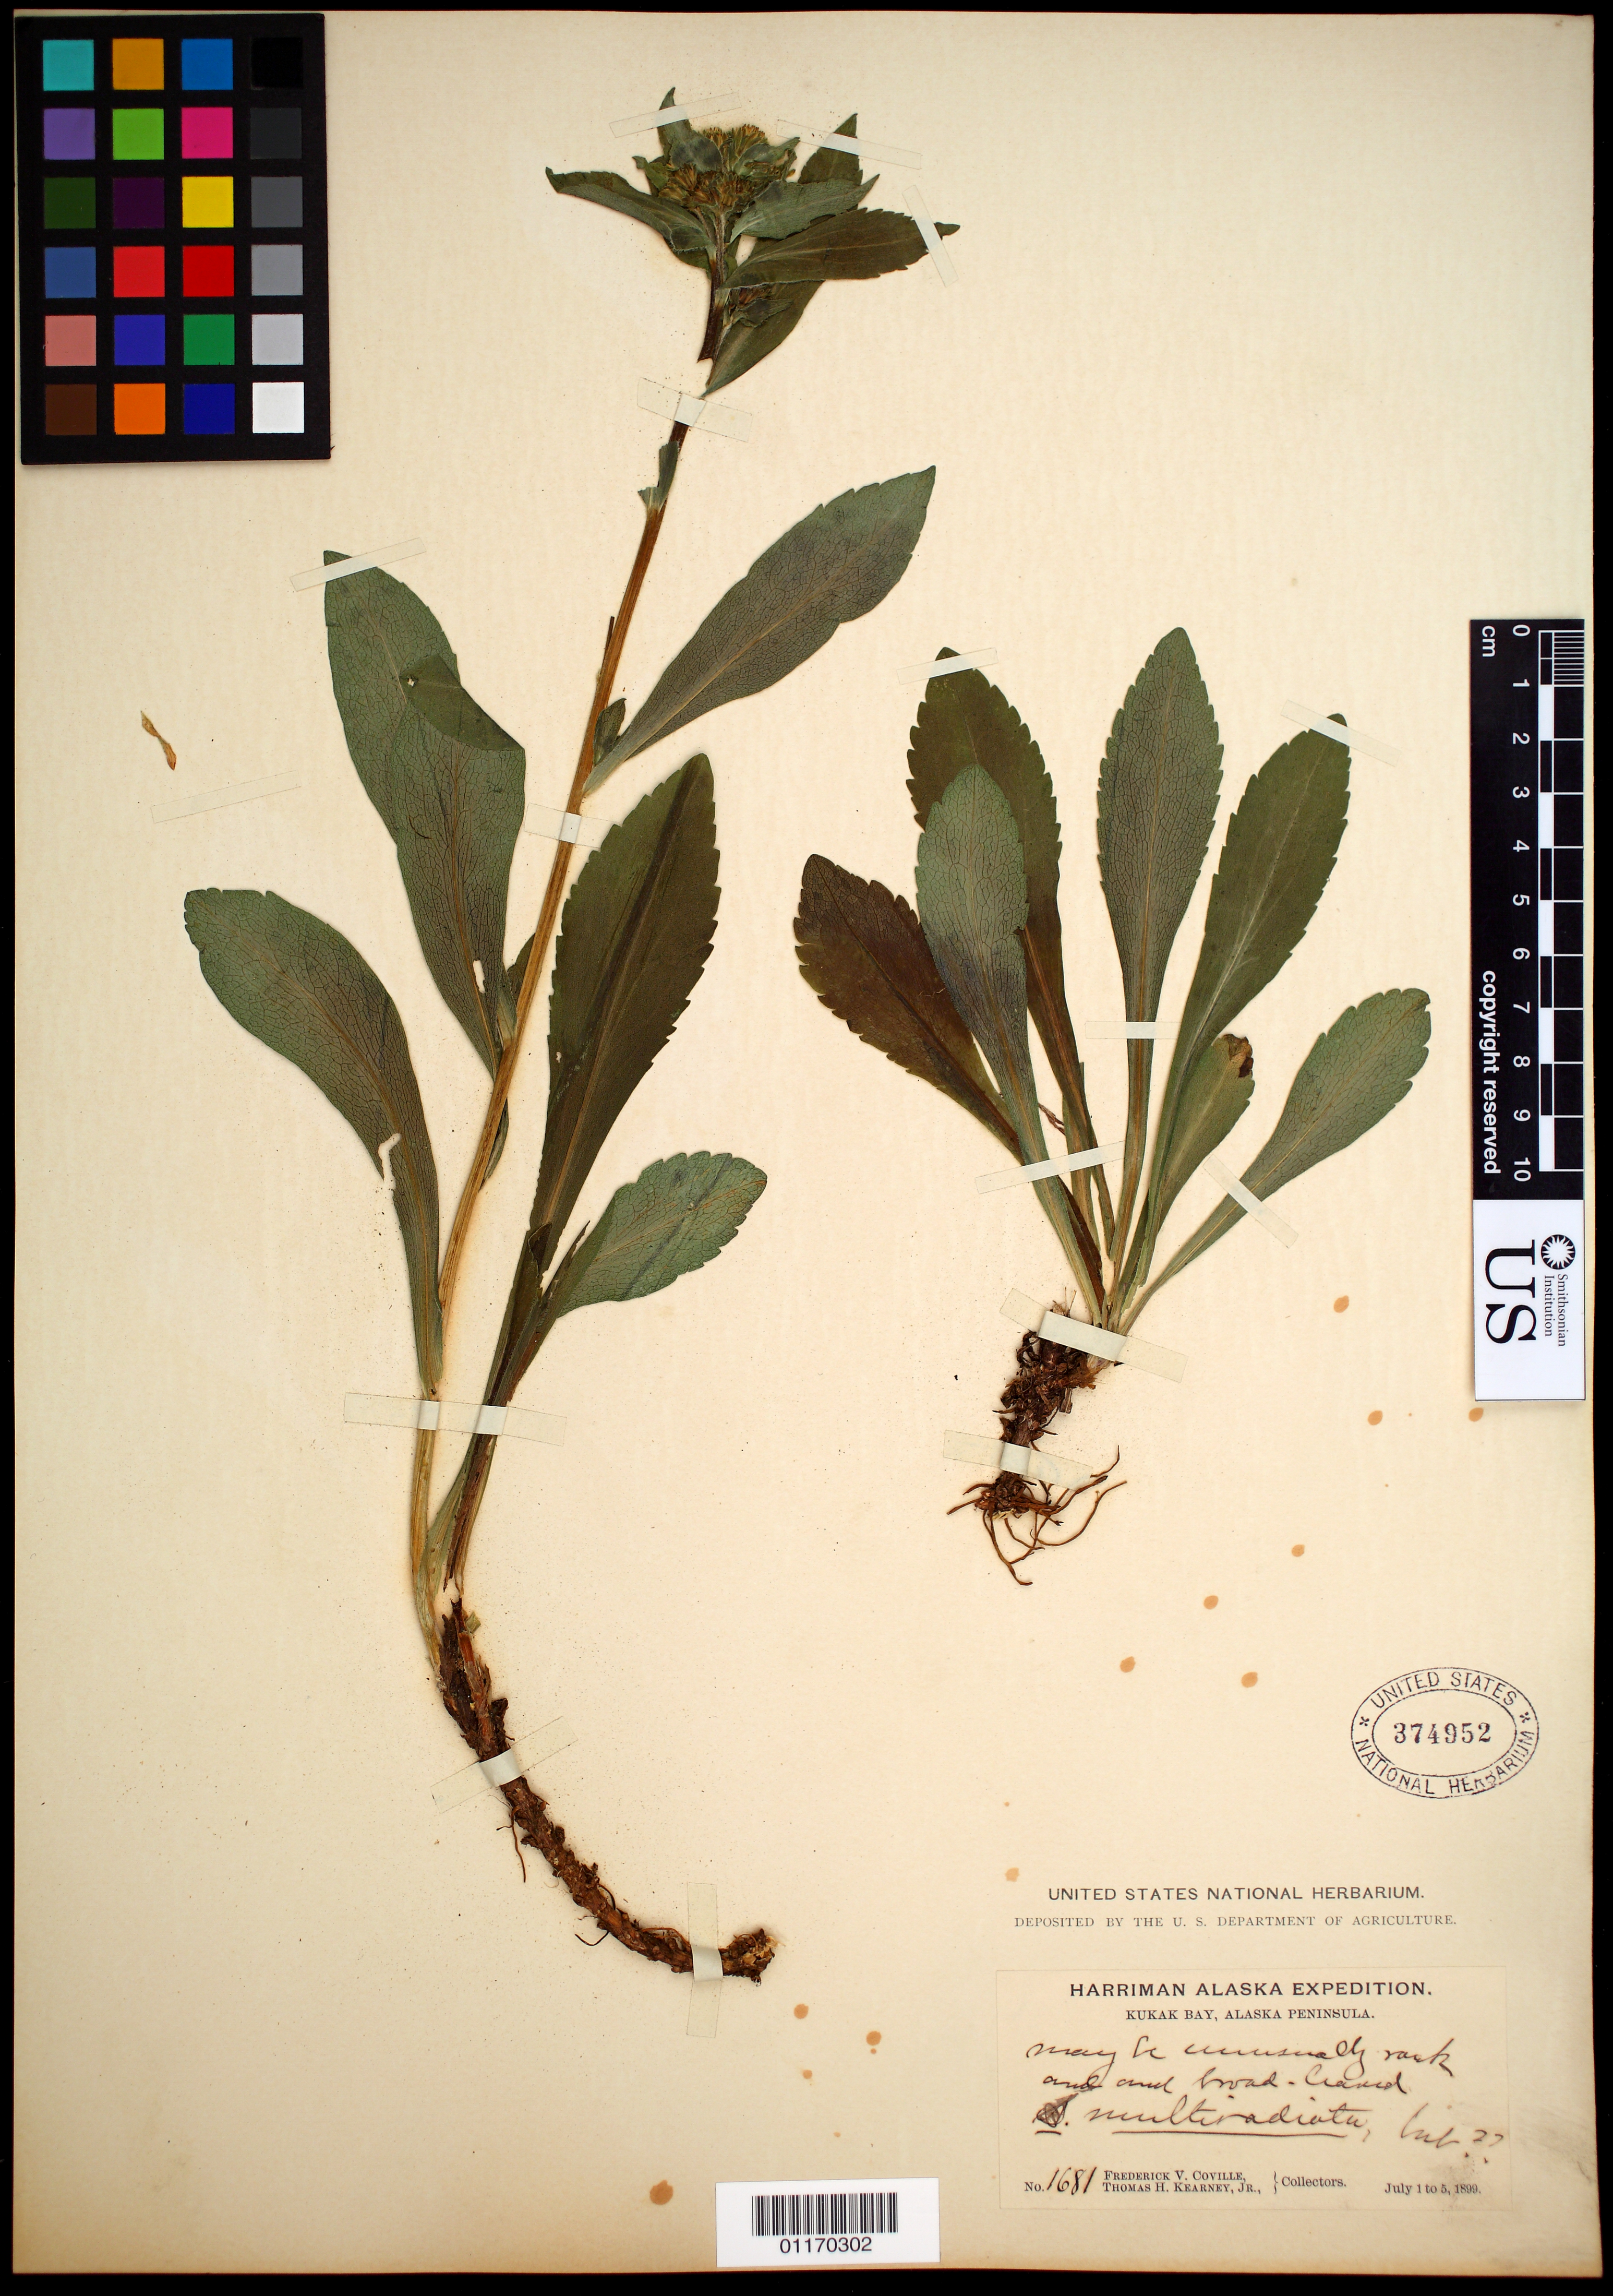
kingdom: Plantae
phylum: Tracheophyta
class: Magnoliopsida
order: Asterales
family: Asteraceae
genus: Solidago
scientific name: Solidago multiradiata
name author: Aiton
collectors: F. V. Coville & F. Funston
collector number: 1681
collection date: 1899-07-01/1899-07-05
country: United States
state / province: Alaska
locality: Kukak Bay, Alaska Peninsula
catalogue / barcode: US 374952